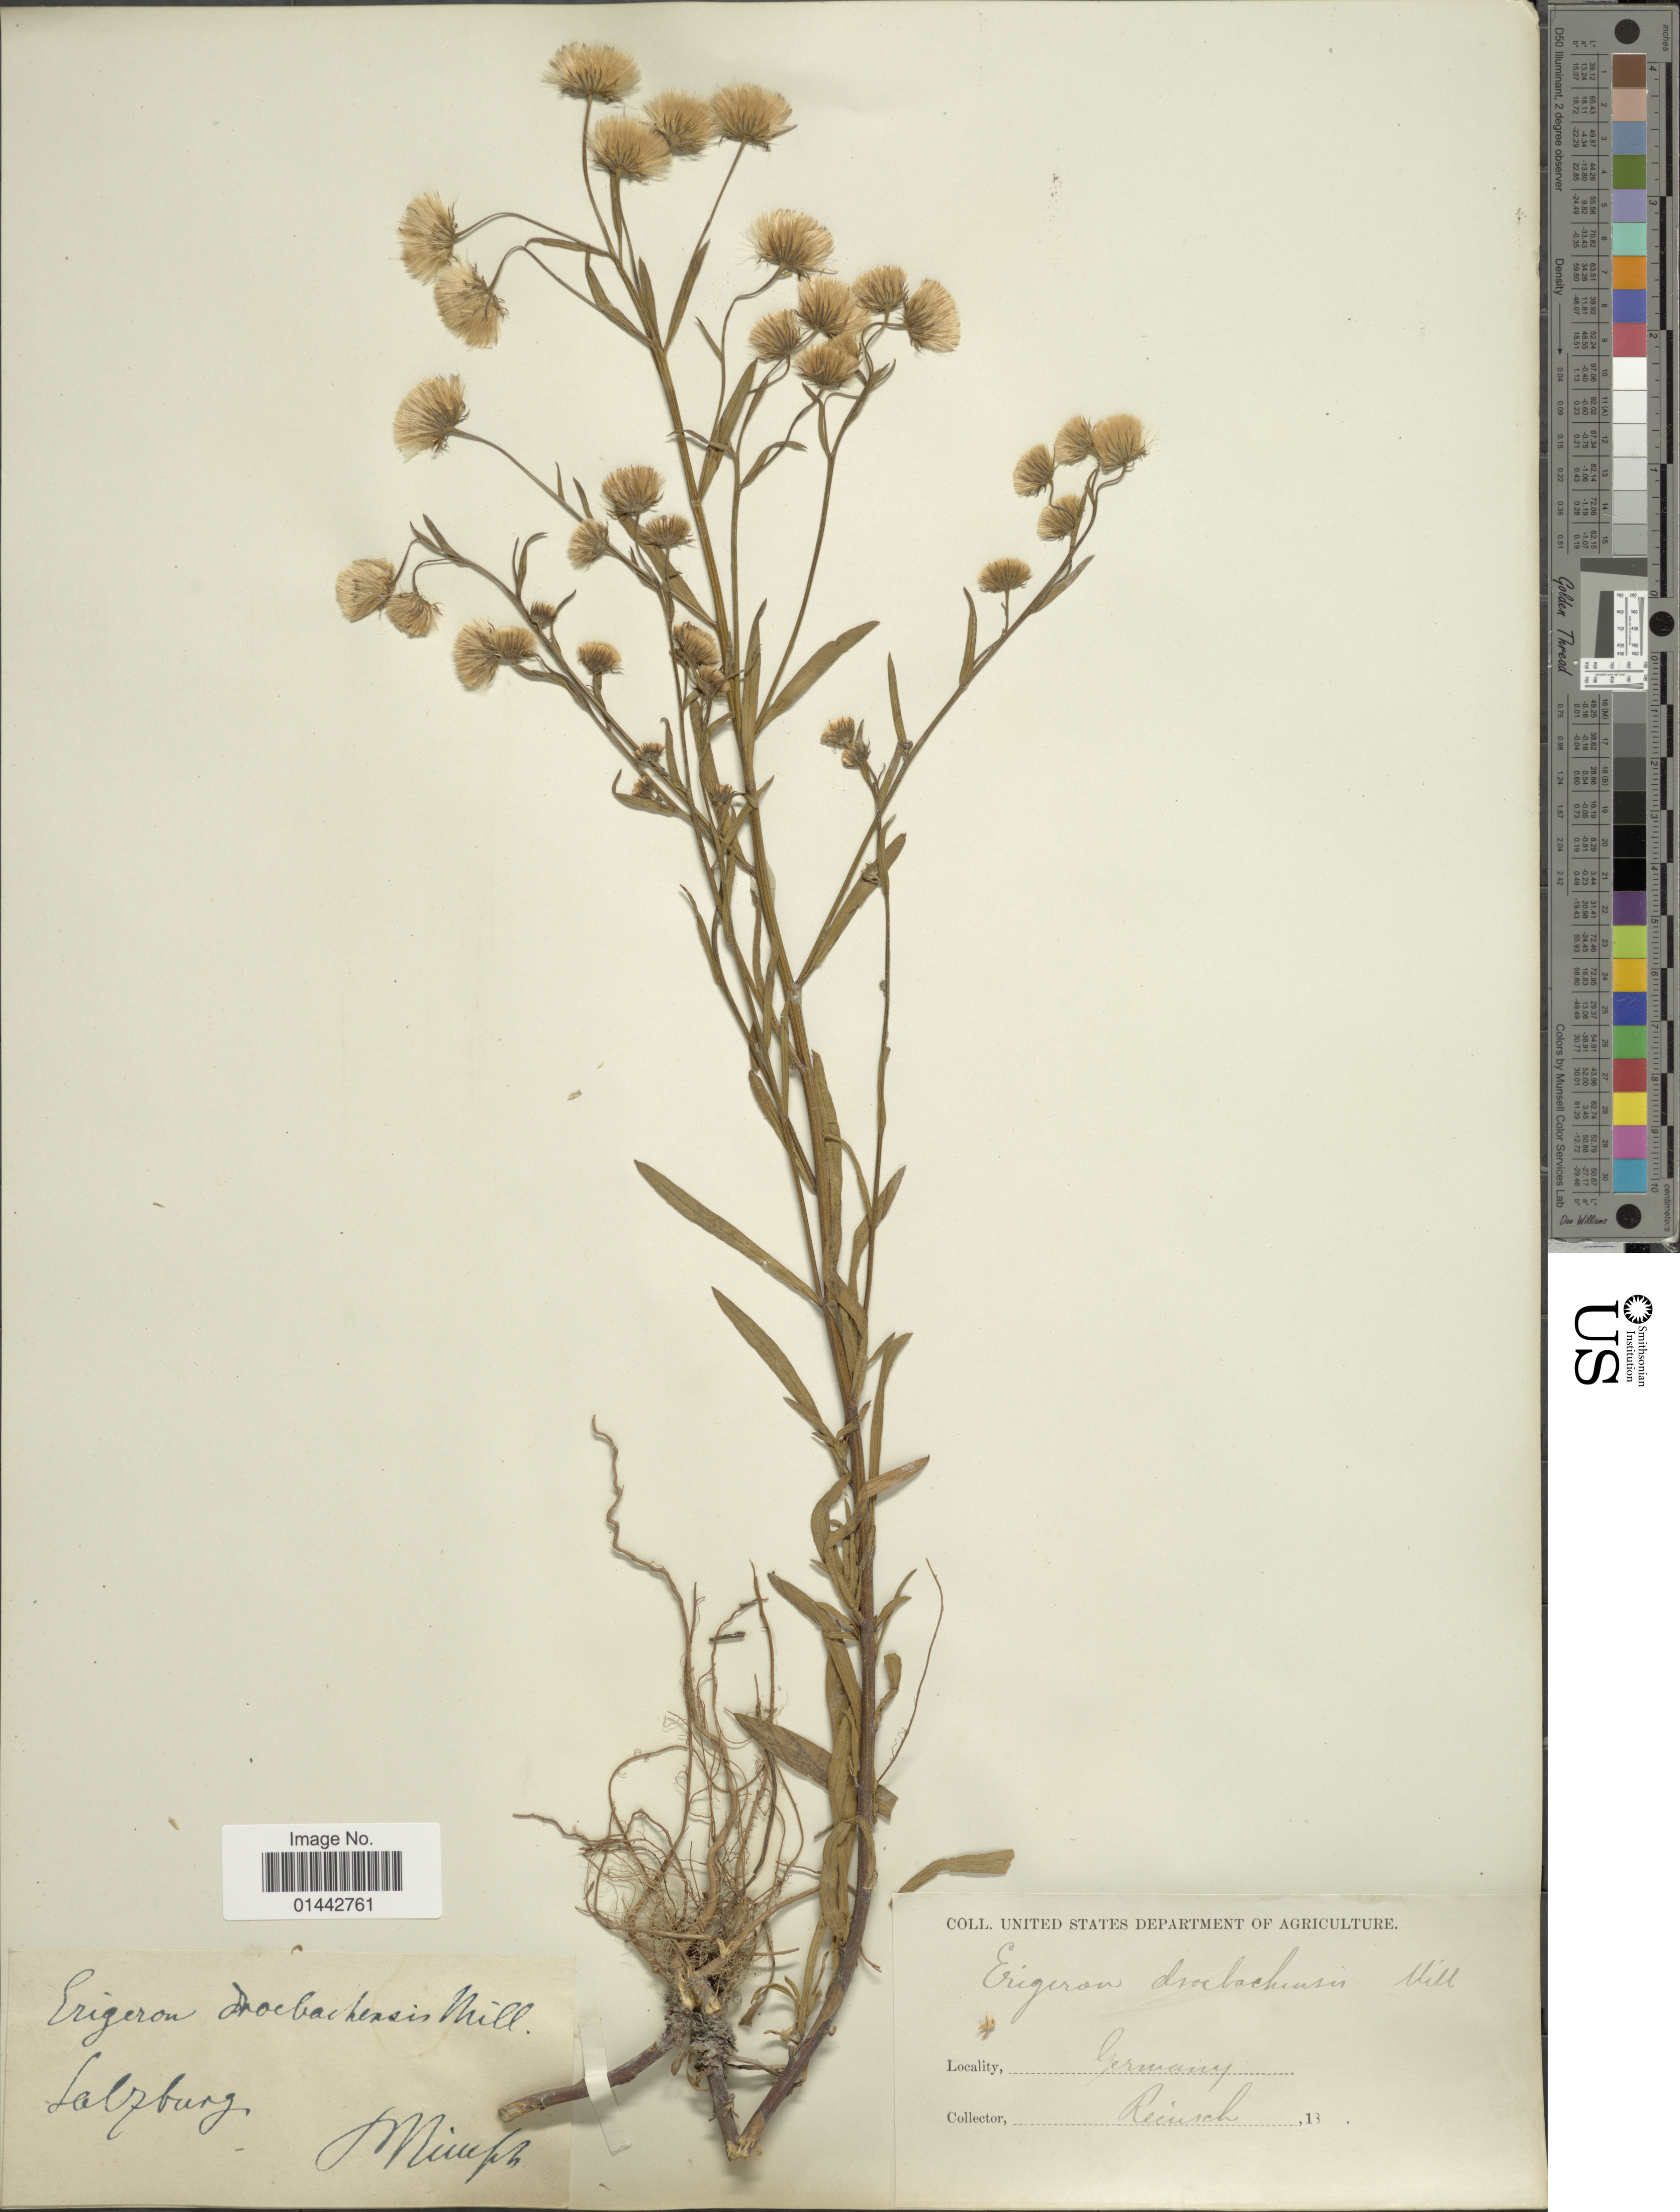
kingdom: Plantae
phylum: Tracheophyta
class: Magnoliopsida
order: Asterales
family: Asteraceae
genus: Erigeron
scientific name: Erigeron drobachiense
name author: O.F. Müll.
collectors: P.F. Reinsch (herbarium)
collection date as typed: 18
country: Austria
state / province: Salzburg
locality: Germany [unsure placement]. Miunph. [interpreted]